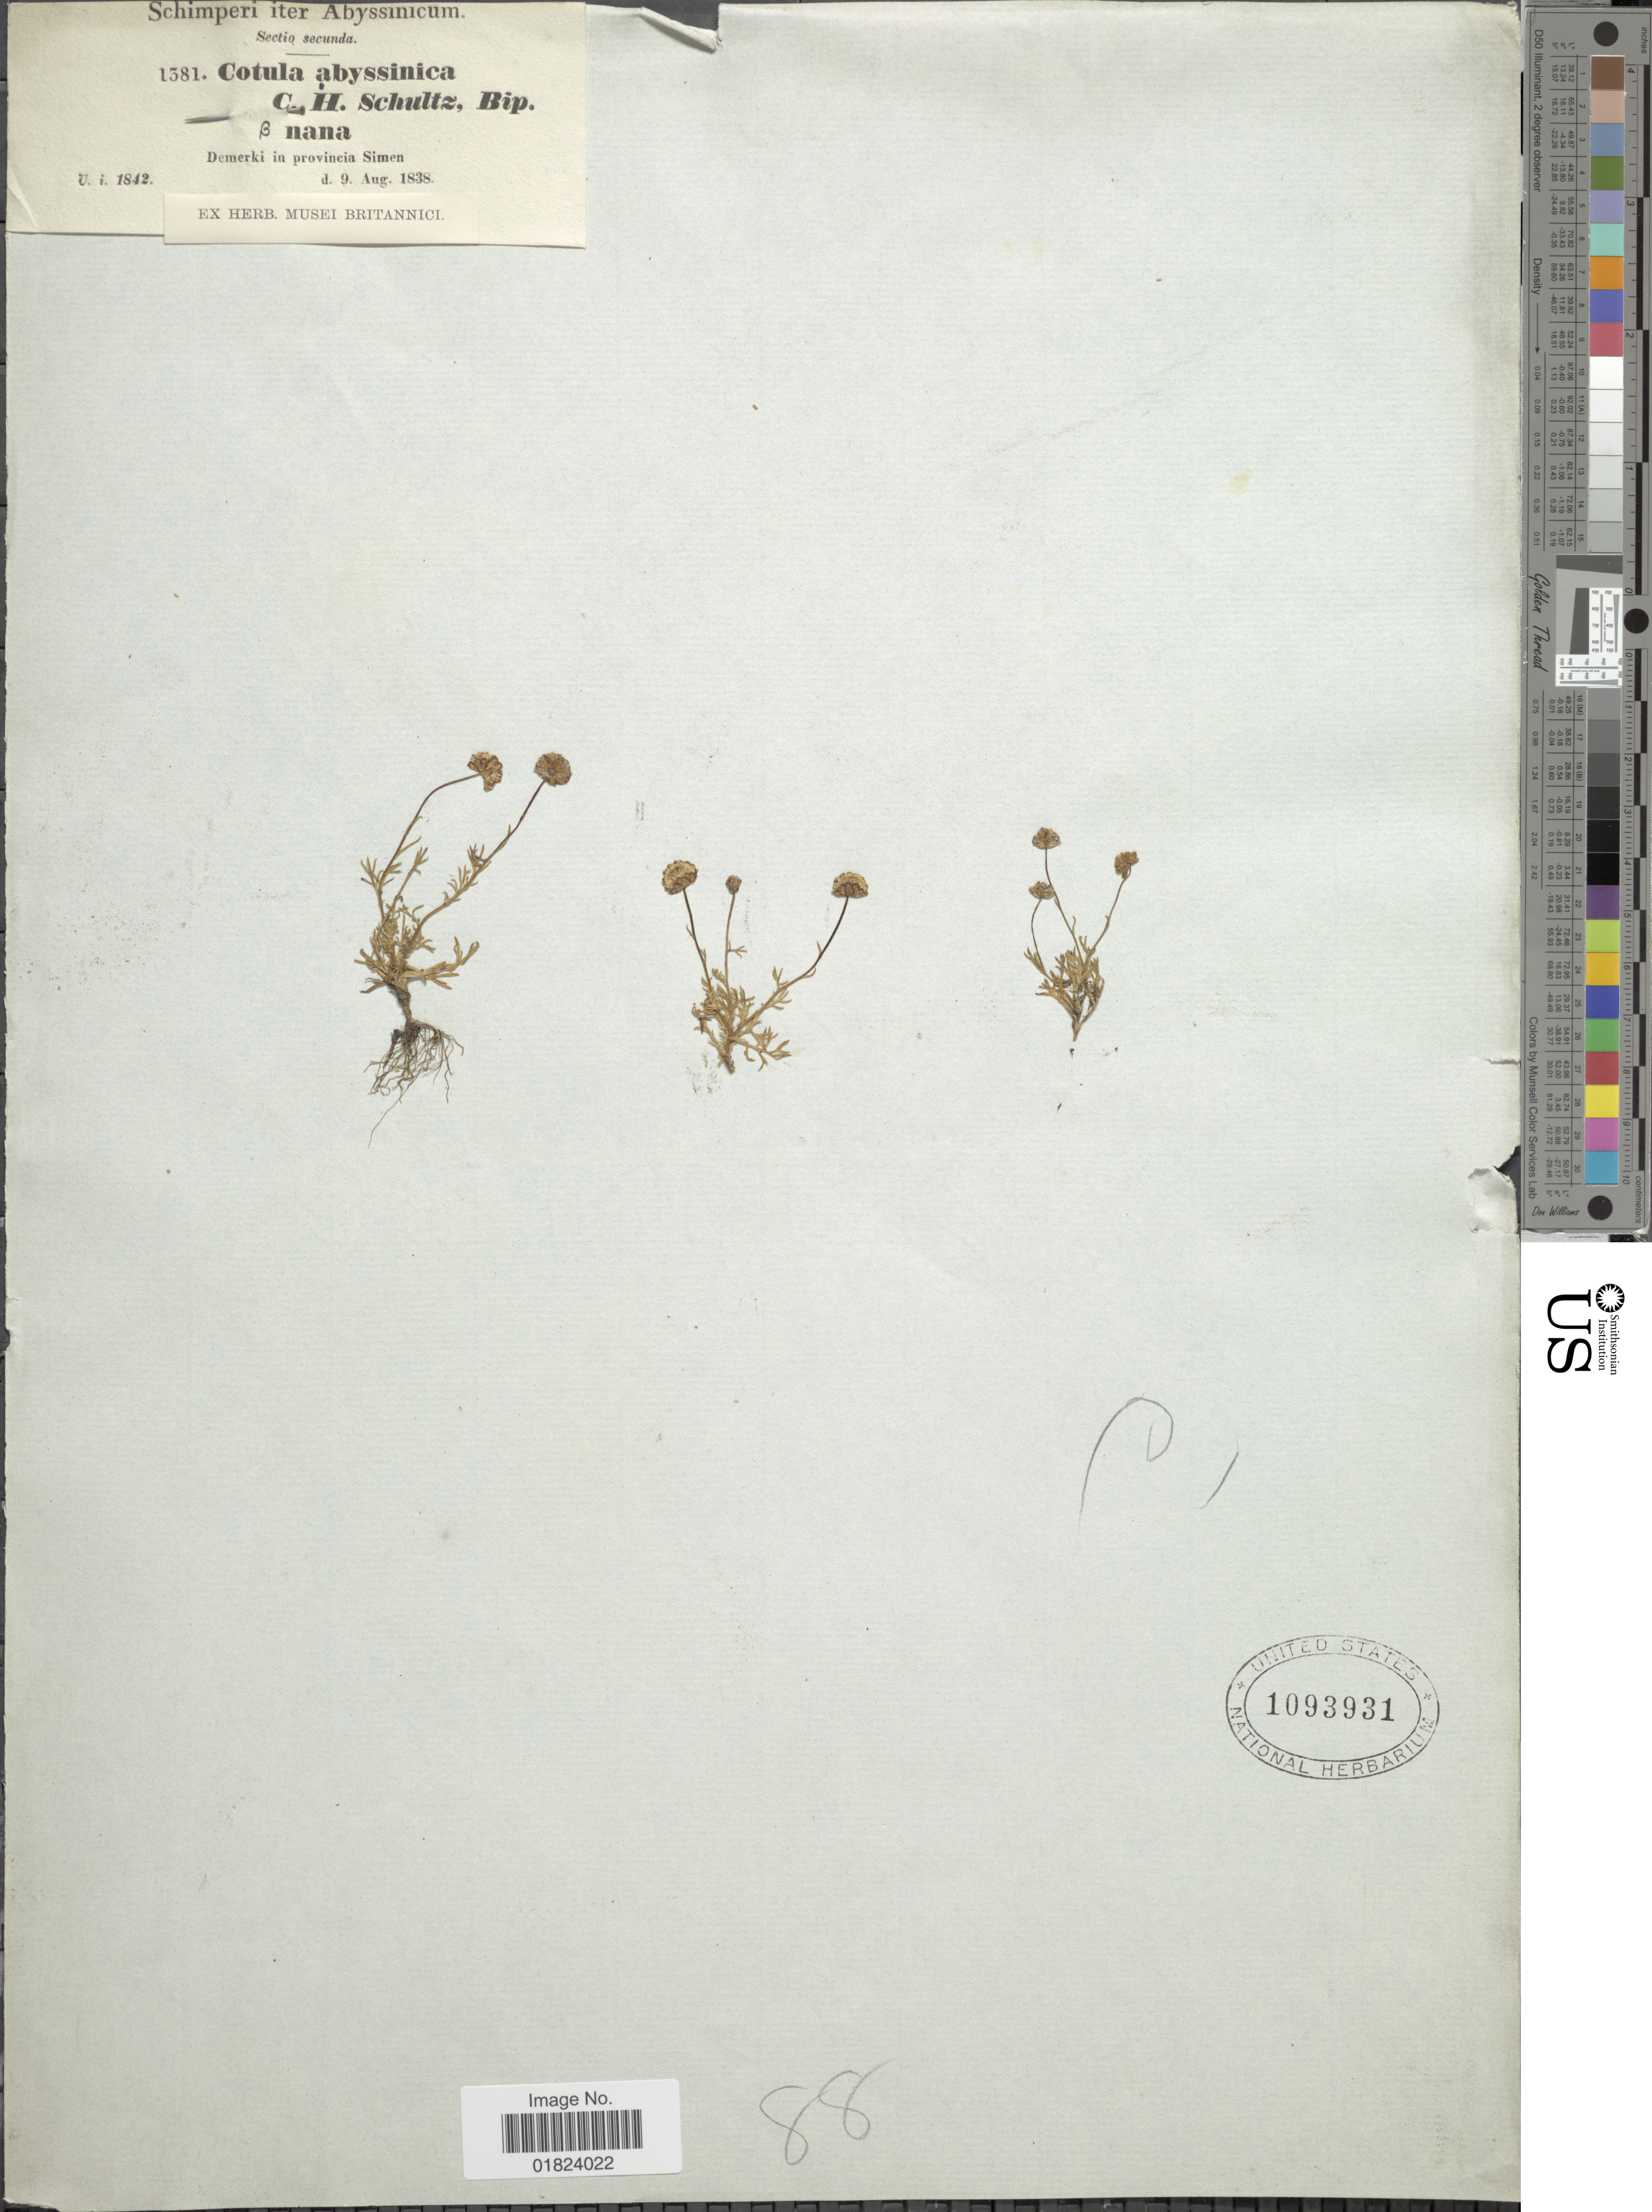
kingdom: Plantae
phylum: Tracheophyta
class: Magnoliopsida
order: Asterales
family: Asteraceae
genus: Cotula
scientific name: Cotula abyssinica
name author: Sch. Bip. ex A. Rich.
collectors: -. Schimper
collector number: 1381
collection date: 1838-08-09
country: Ethiopia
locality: Iter Abyssinicum, Demerki in provincia Simen.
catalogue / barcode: US 1093931